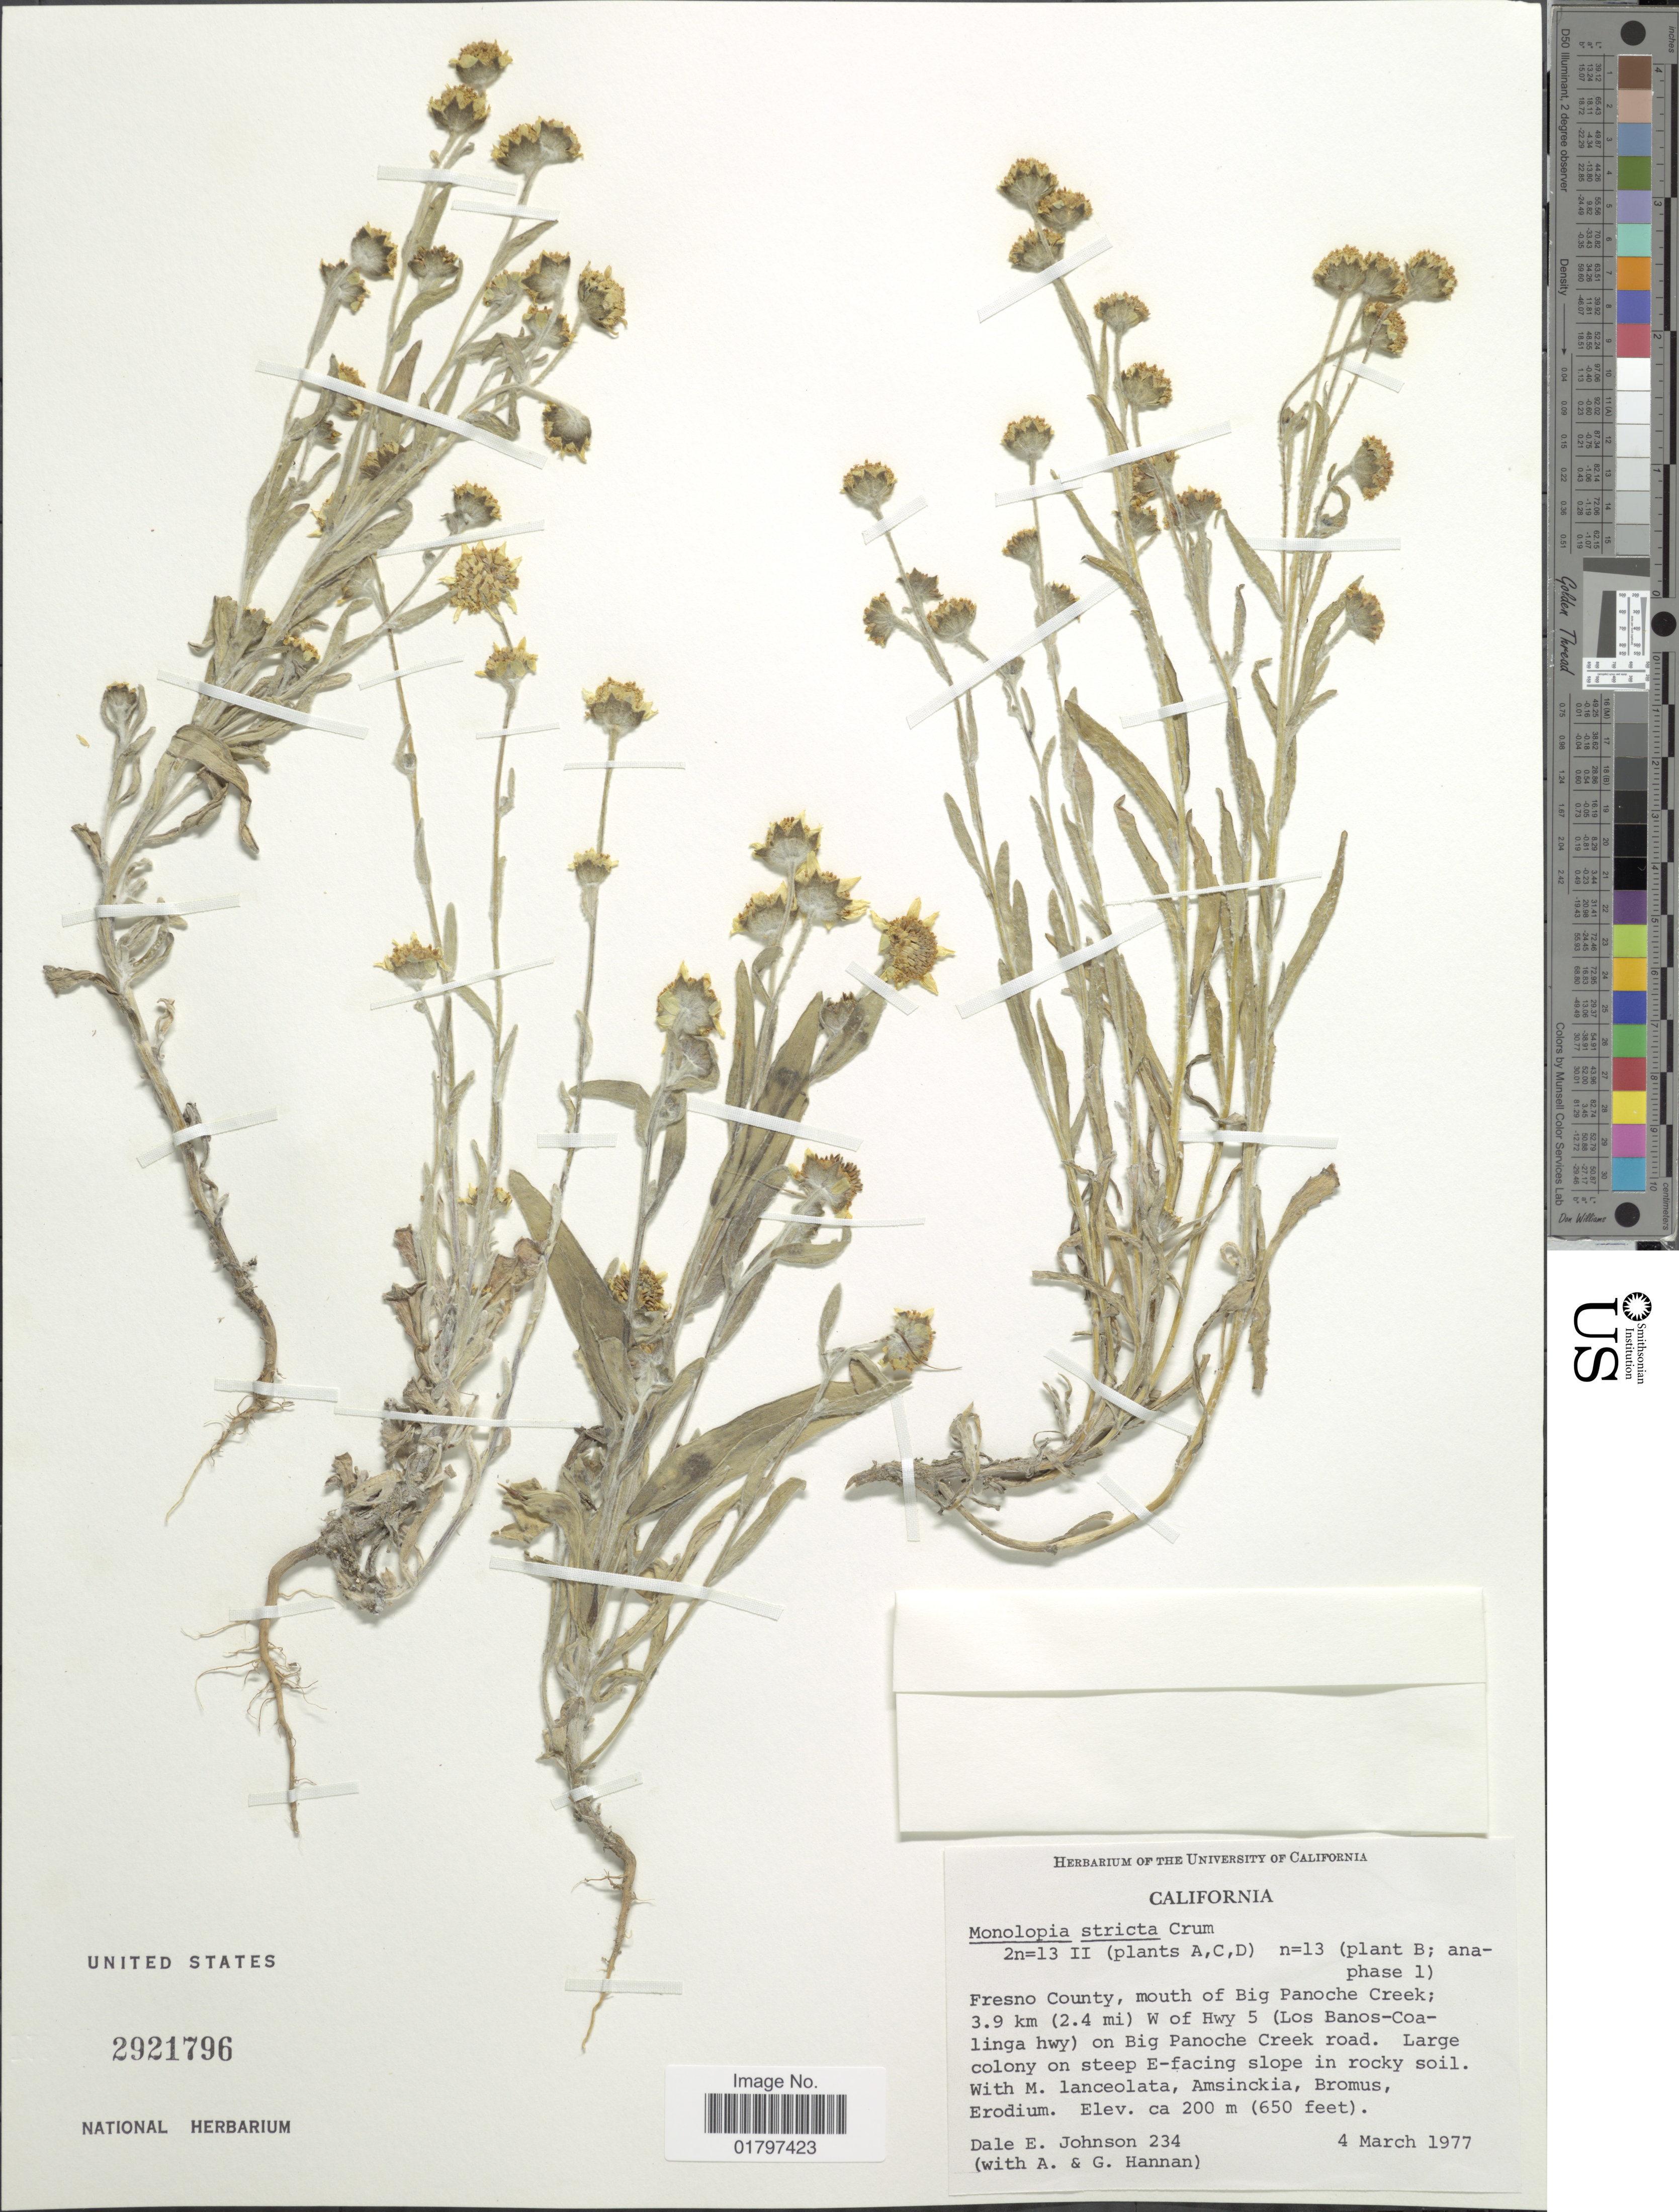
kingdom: Plantae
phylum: Tracheophyta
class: Magnoliopsida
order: Asterales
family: Asteraceae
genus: Monolopia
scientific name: Monolopia stricta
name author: Crum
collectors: D. E. Johnson, A. Hannan & G. L. Hannan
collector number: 234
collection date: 1977-03-04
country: United States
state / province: California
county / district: Fresno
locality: Fresno County, mouth of Big Panoche Creek; 3.9 km (2.4 mi) W of hwy 5 (Los Banos-Coalinga hwy) on Big Panoche Creek road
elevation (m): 200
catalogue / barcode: US 2921796